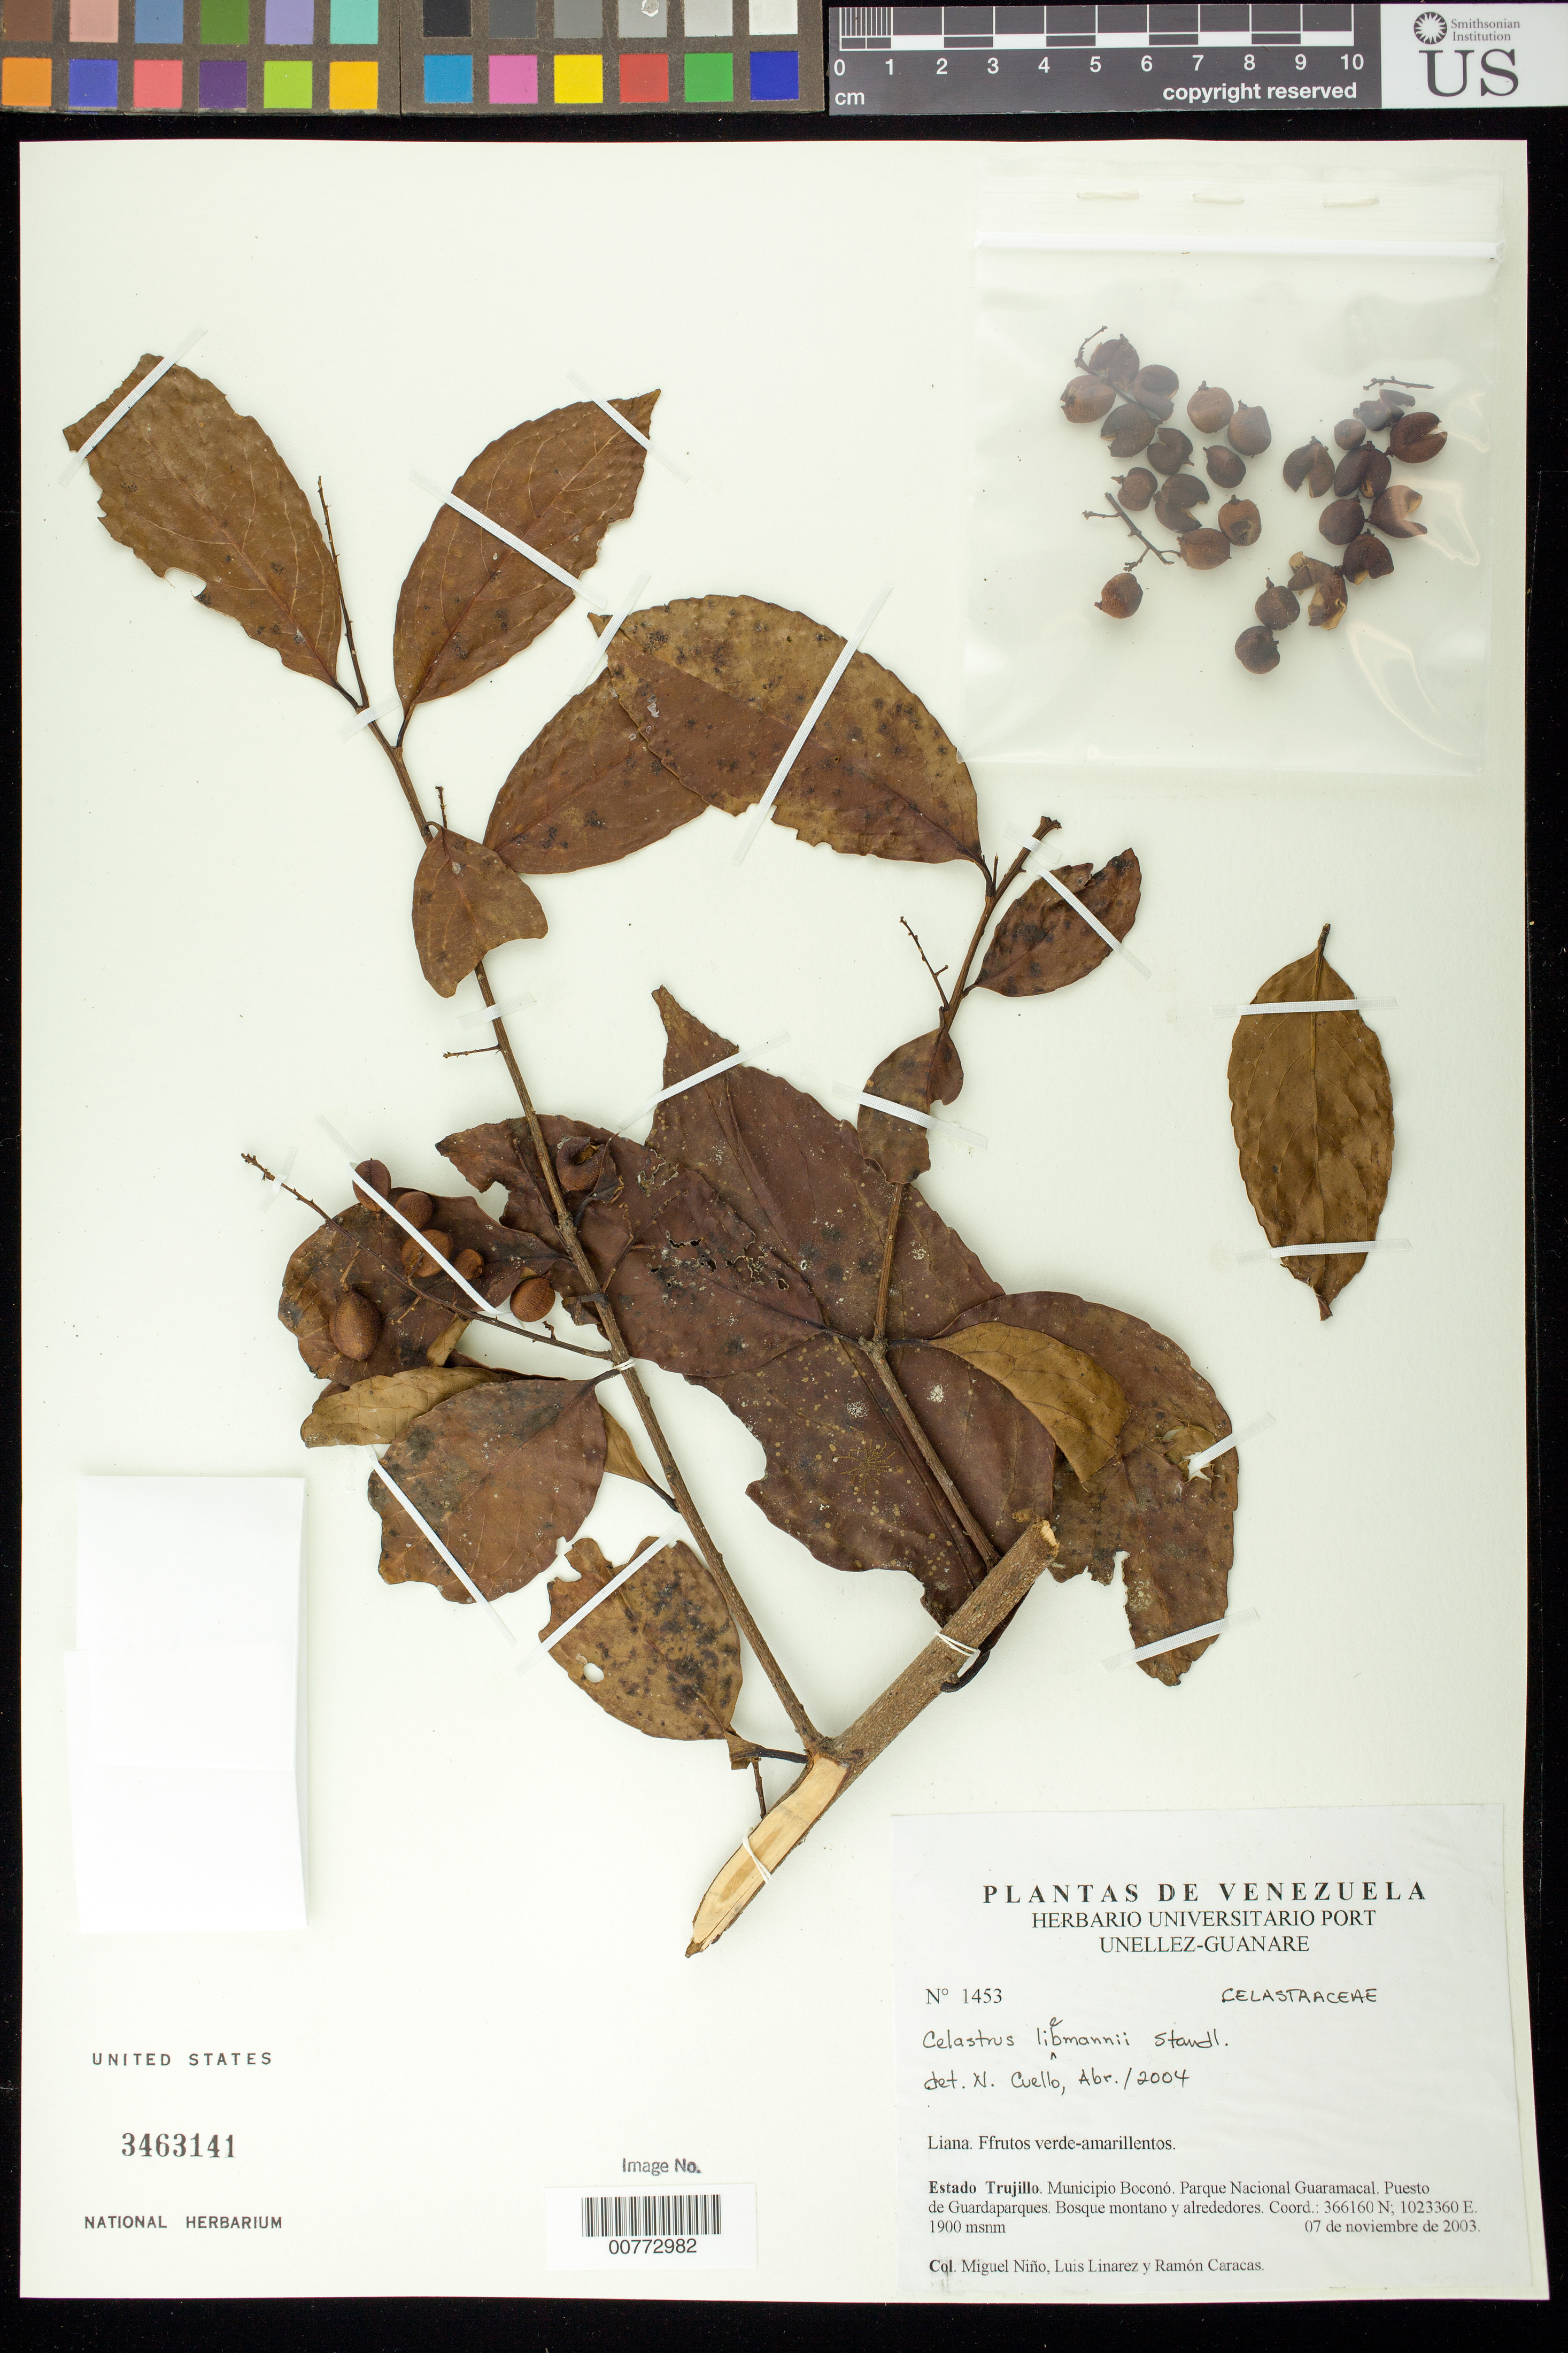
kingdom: Plantae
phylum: Tracheophyta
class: Magnoliopsida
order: Celastrales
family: Celastraceae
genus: Celastrus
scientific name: Celastrus liebmannii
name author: Standl.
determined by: Cuello, Nidia L.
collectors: S. M. Niño, L. Linárez & R. Caracas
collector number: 1453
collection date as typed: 07 Nov 2003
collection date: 2003-11-07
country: Venezuela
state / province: Trujillo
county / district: Boconó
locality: Parque Nacional Guaramacal. Puesto de Guardaparques.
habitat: Bosque montano y alrededores.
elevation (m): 1900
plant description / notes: PORT, US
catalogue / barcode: US 3463141